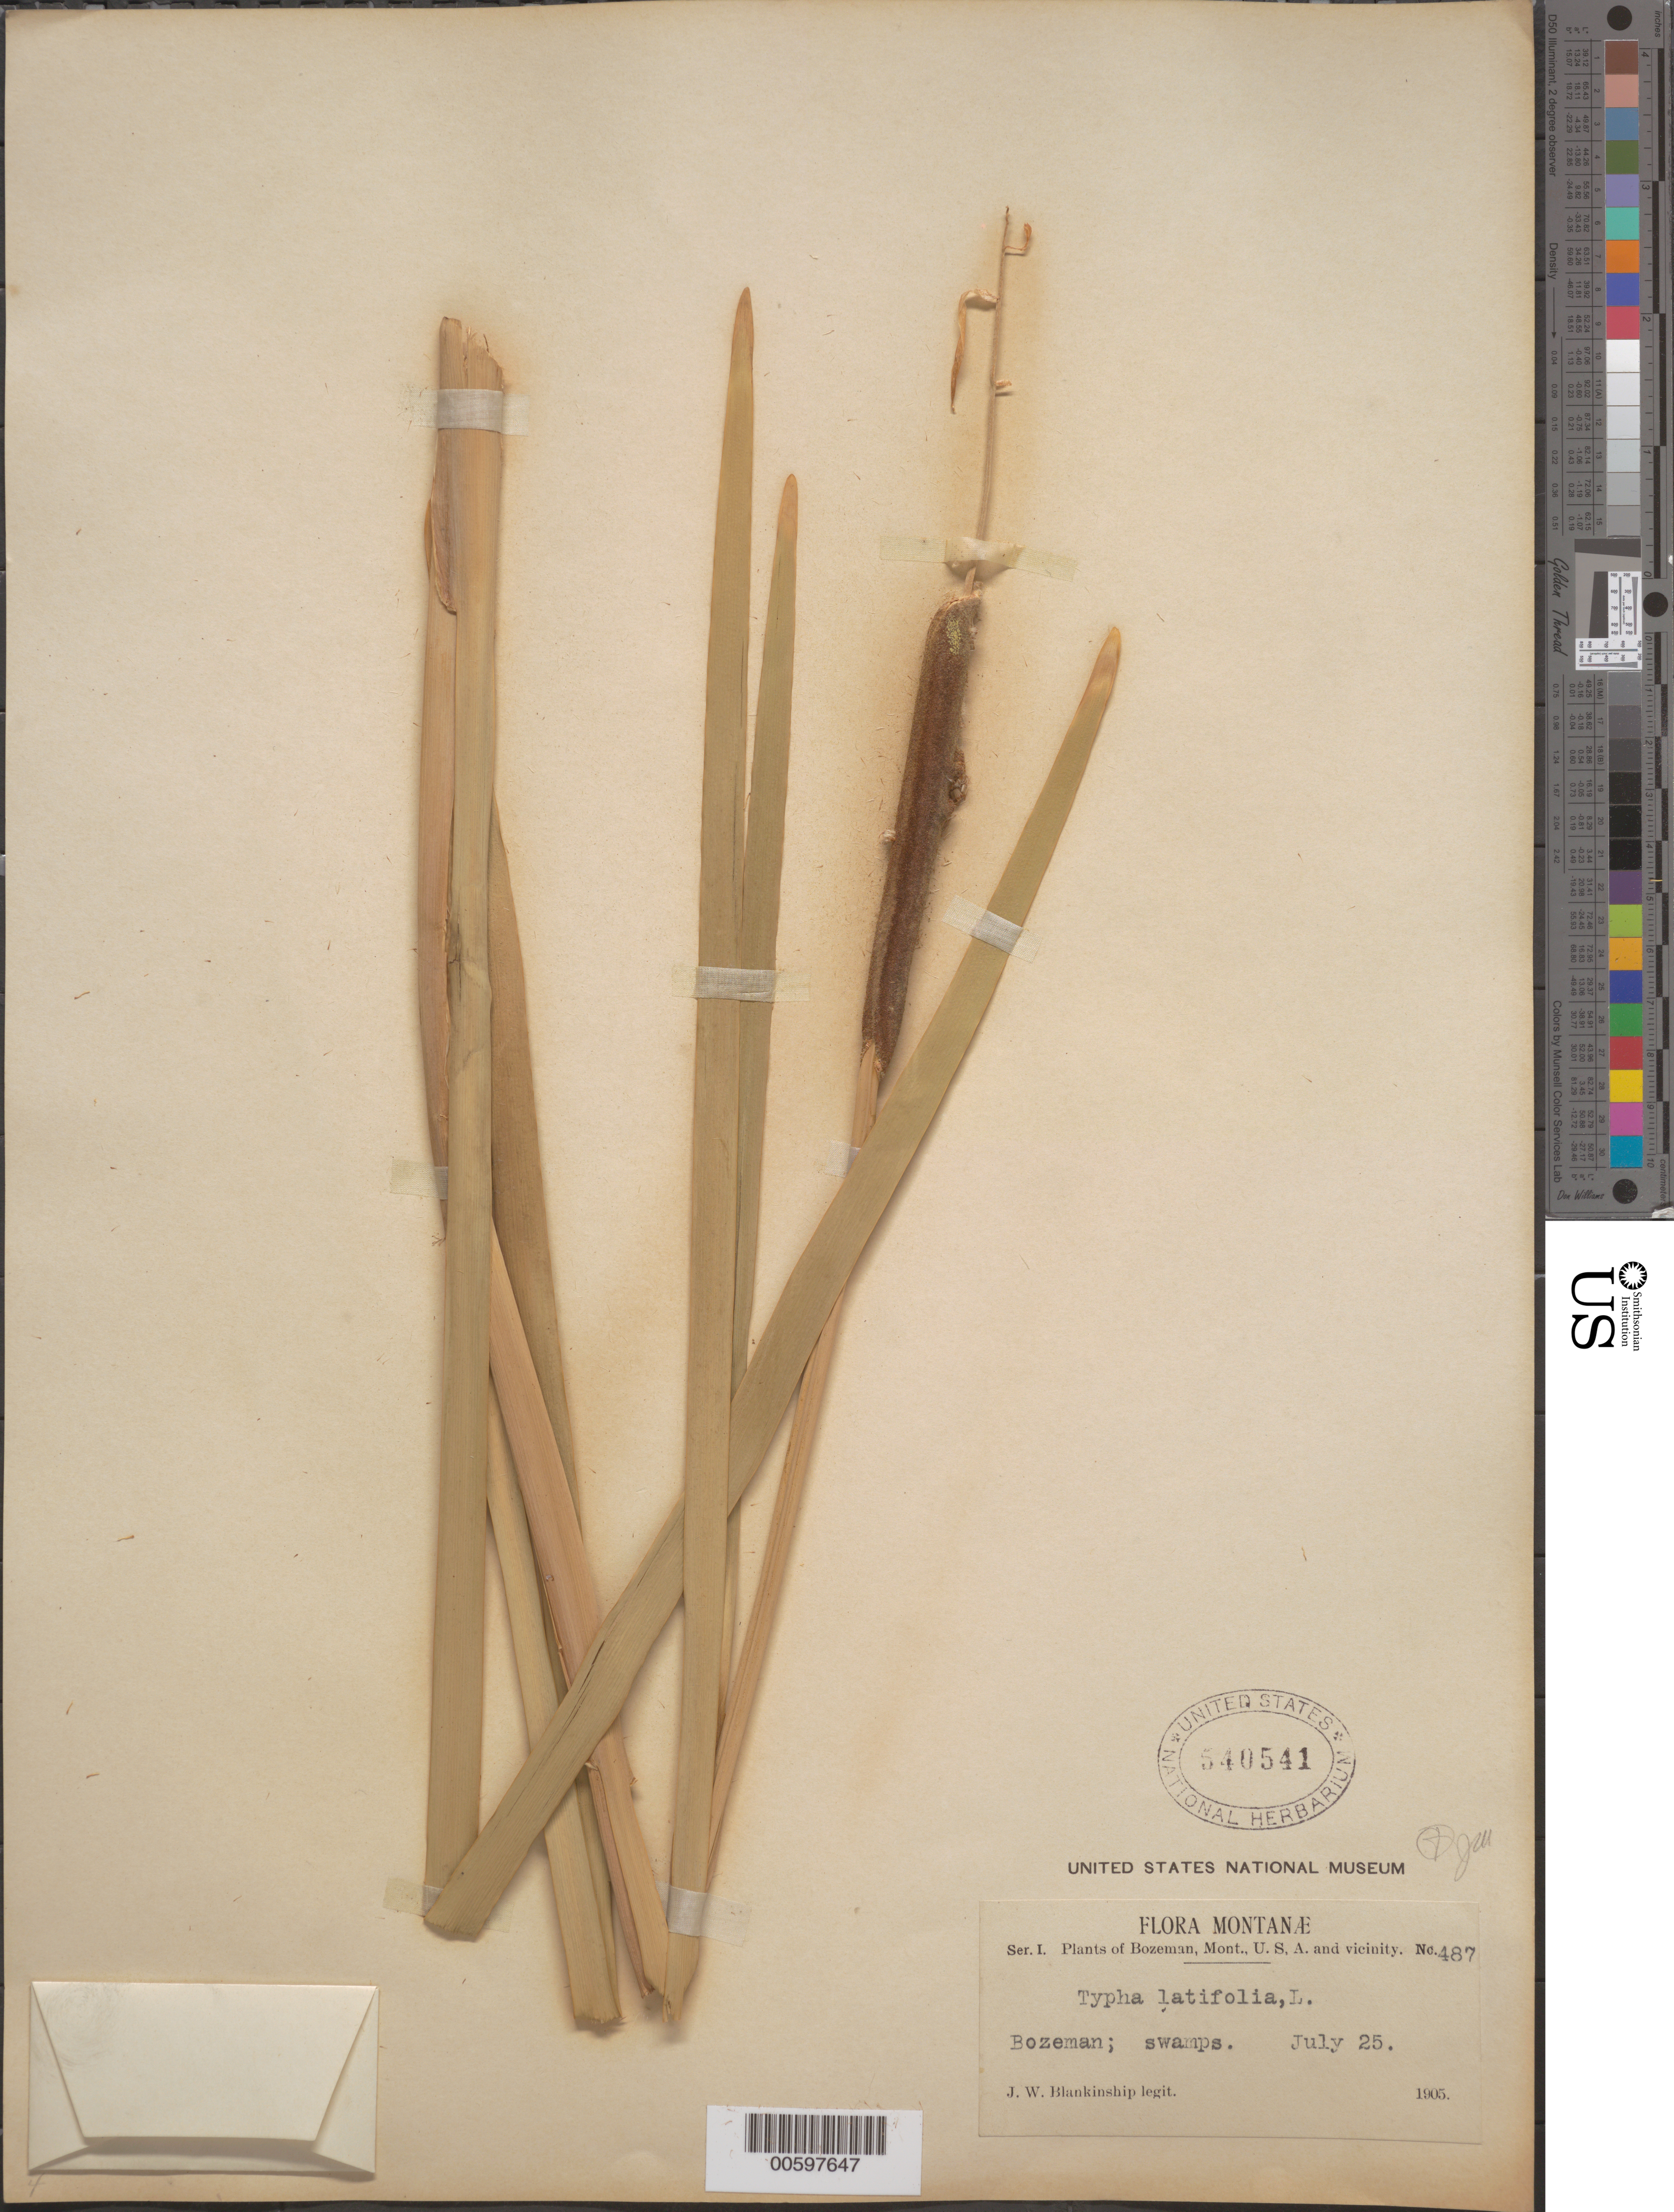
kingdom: Plantae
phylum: Tracheophyta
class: Liliopsida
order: Poales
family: Typhaceae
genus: Typha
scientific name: Typha latifolia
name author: L.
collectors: J. W. Blankinship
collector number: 487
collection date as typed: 25 Jul 1905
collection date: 1905-07-25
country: United States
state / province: Montana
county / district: Gallatin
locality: Bozeman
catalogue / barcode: US 540541